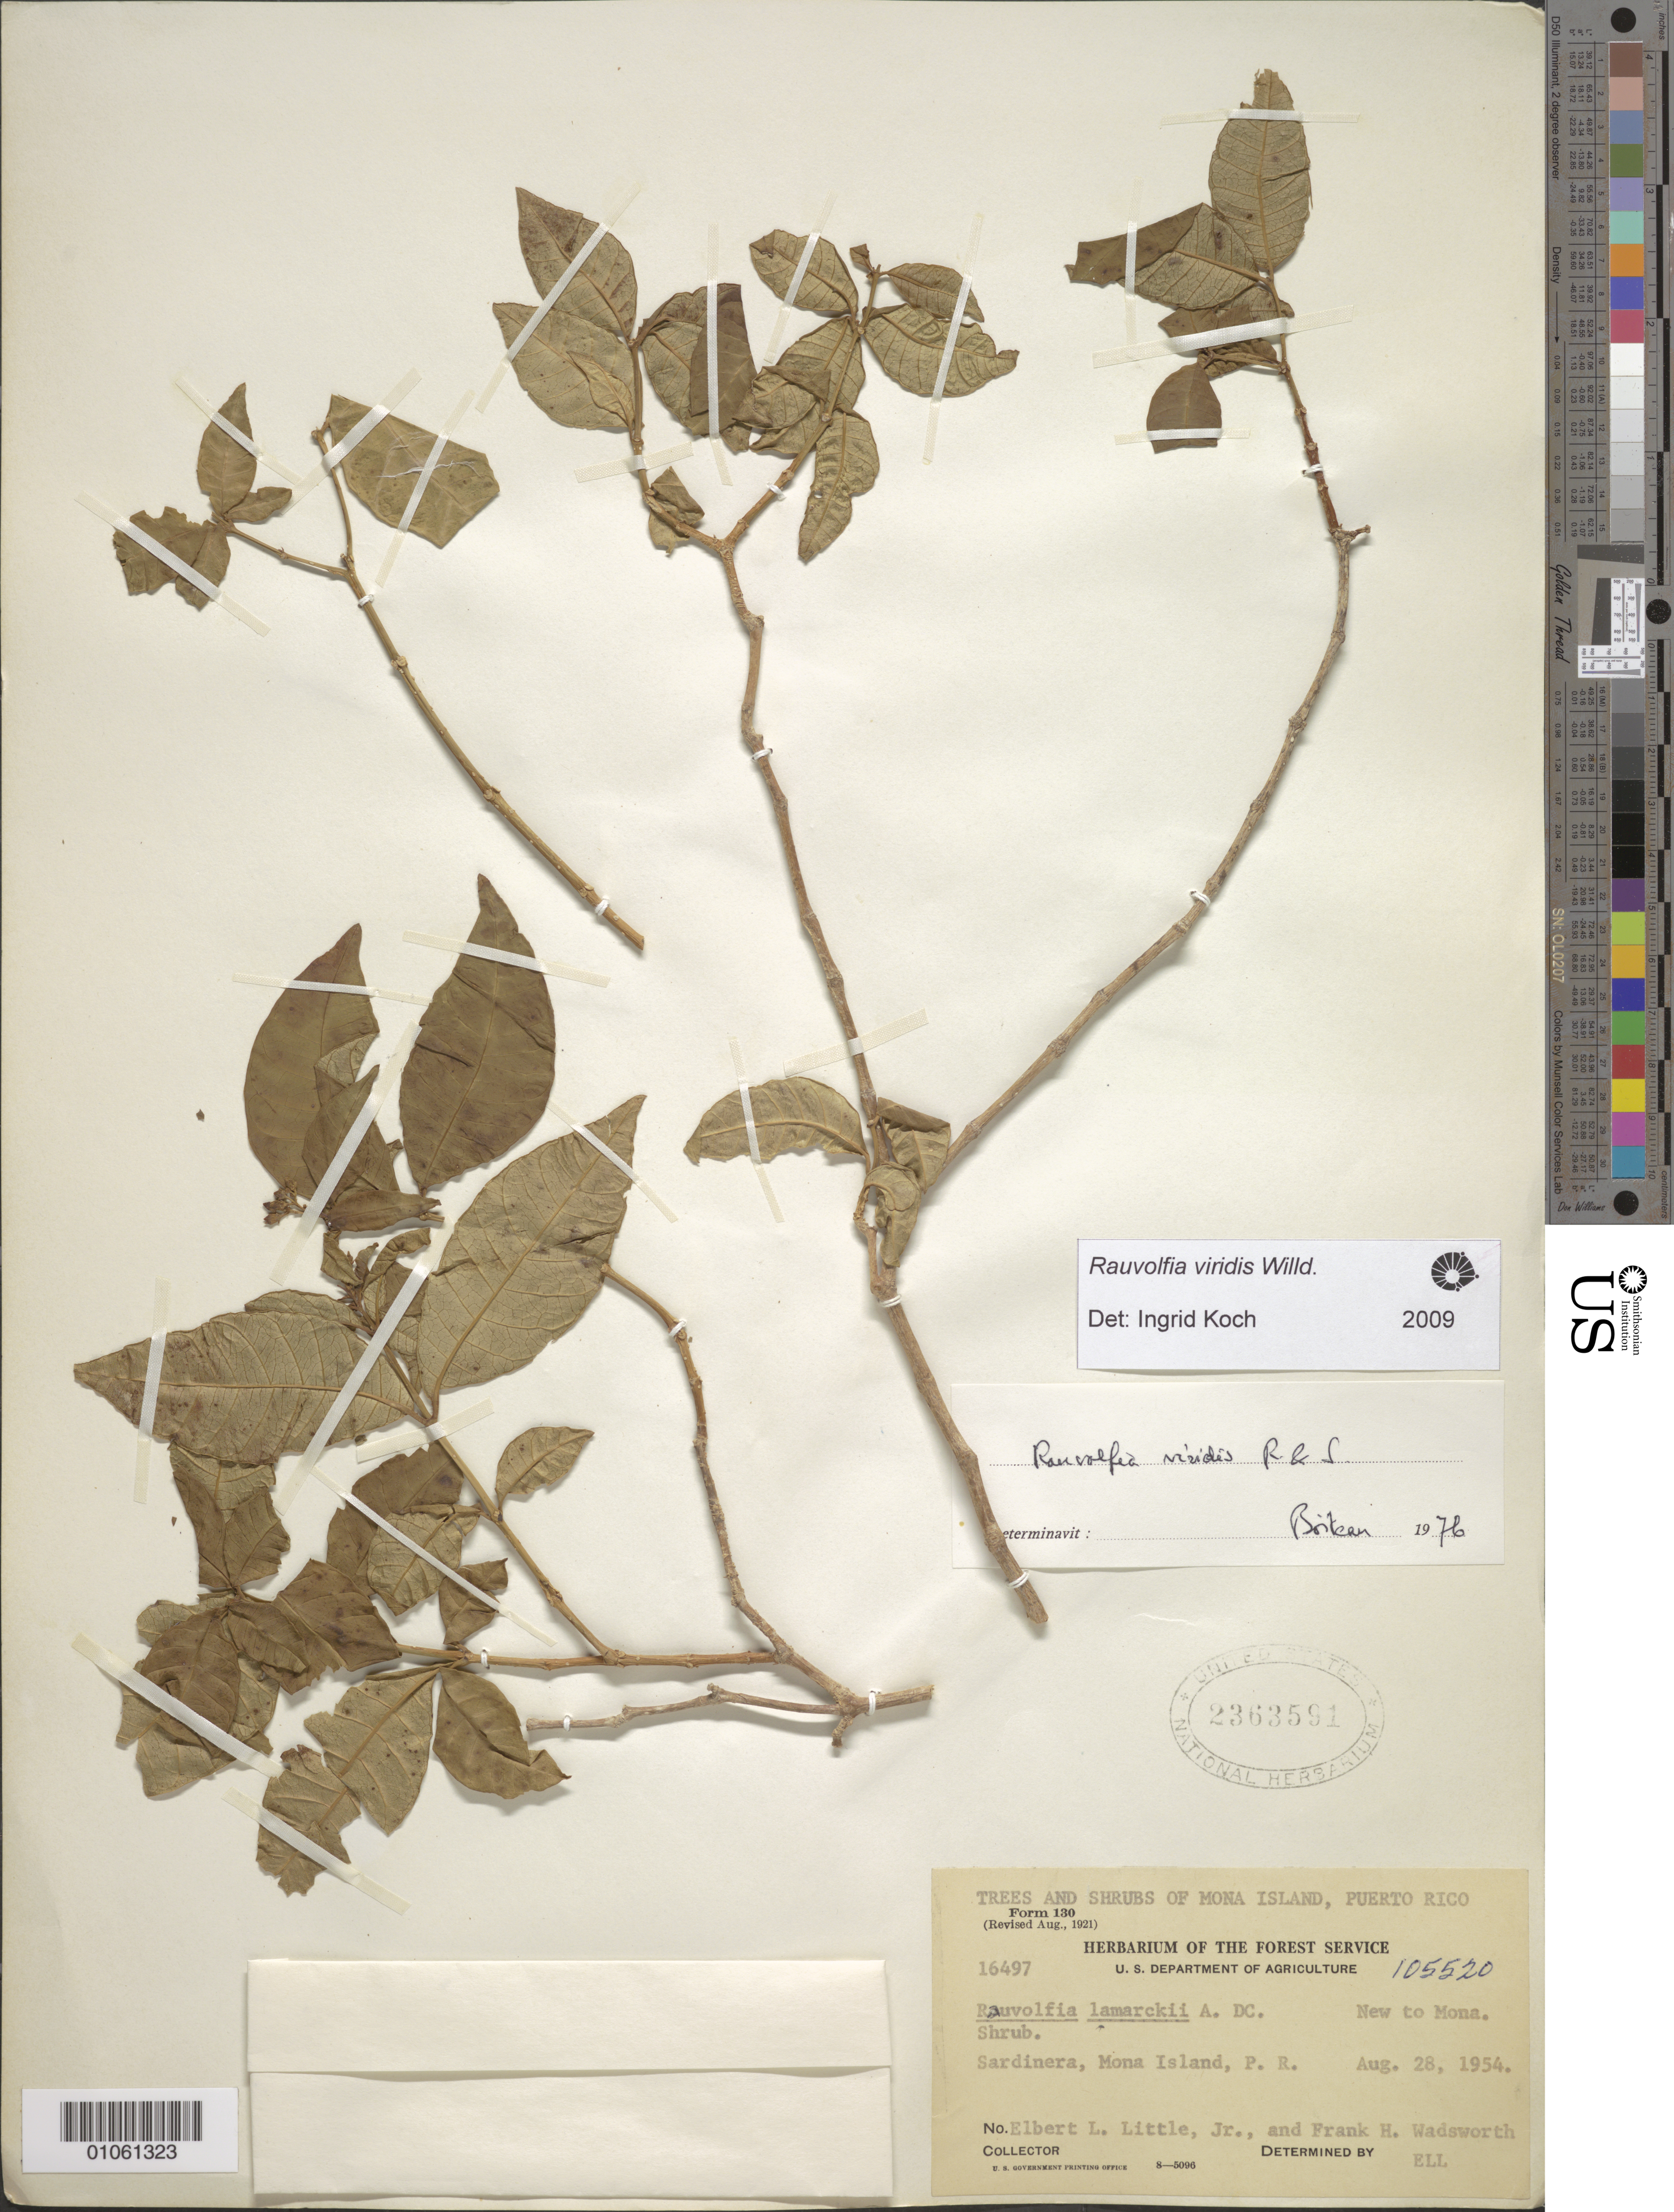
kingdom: Plantae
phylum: Tracheophyta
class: Magnoliopsida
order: Gentianales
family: Apocynaceae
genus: Rauvolfia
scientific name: Rauvolfia viridis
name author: Willd. ex Roem. & Schult.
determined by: Koch, I.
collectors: E. L. Little & F. Wadsworth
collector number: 16497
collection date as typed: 28 Aug 1954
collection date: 1954-08-28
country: Puerto Rico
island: Mona I.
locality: Sardinera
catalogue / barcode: US 2363591